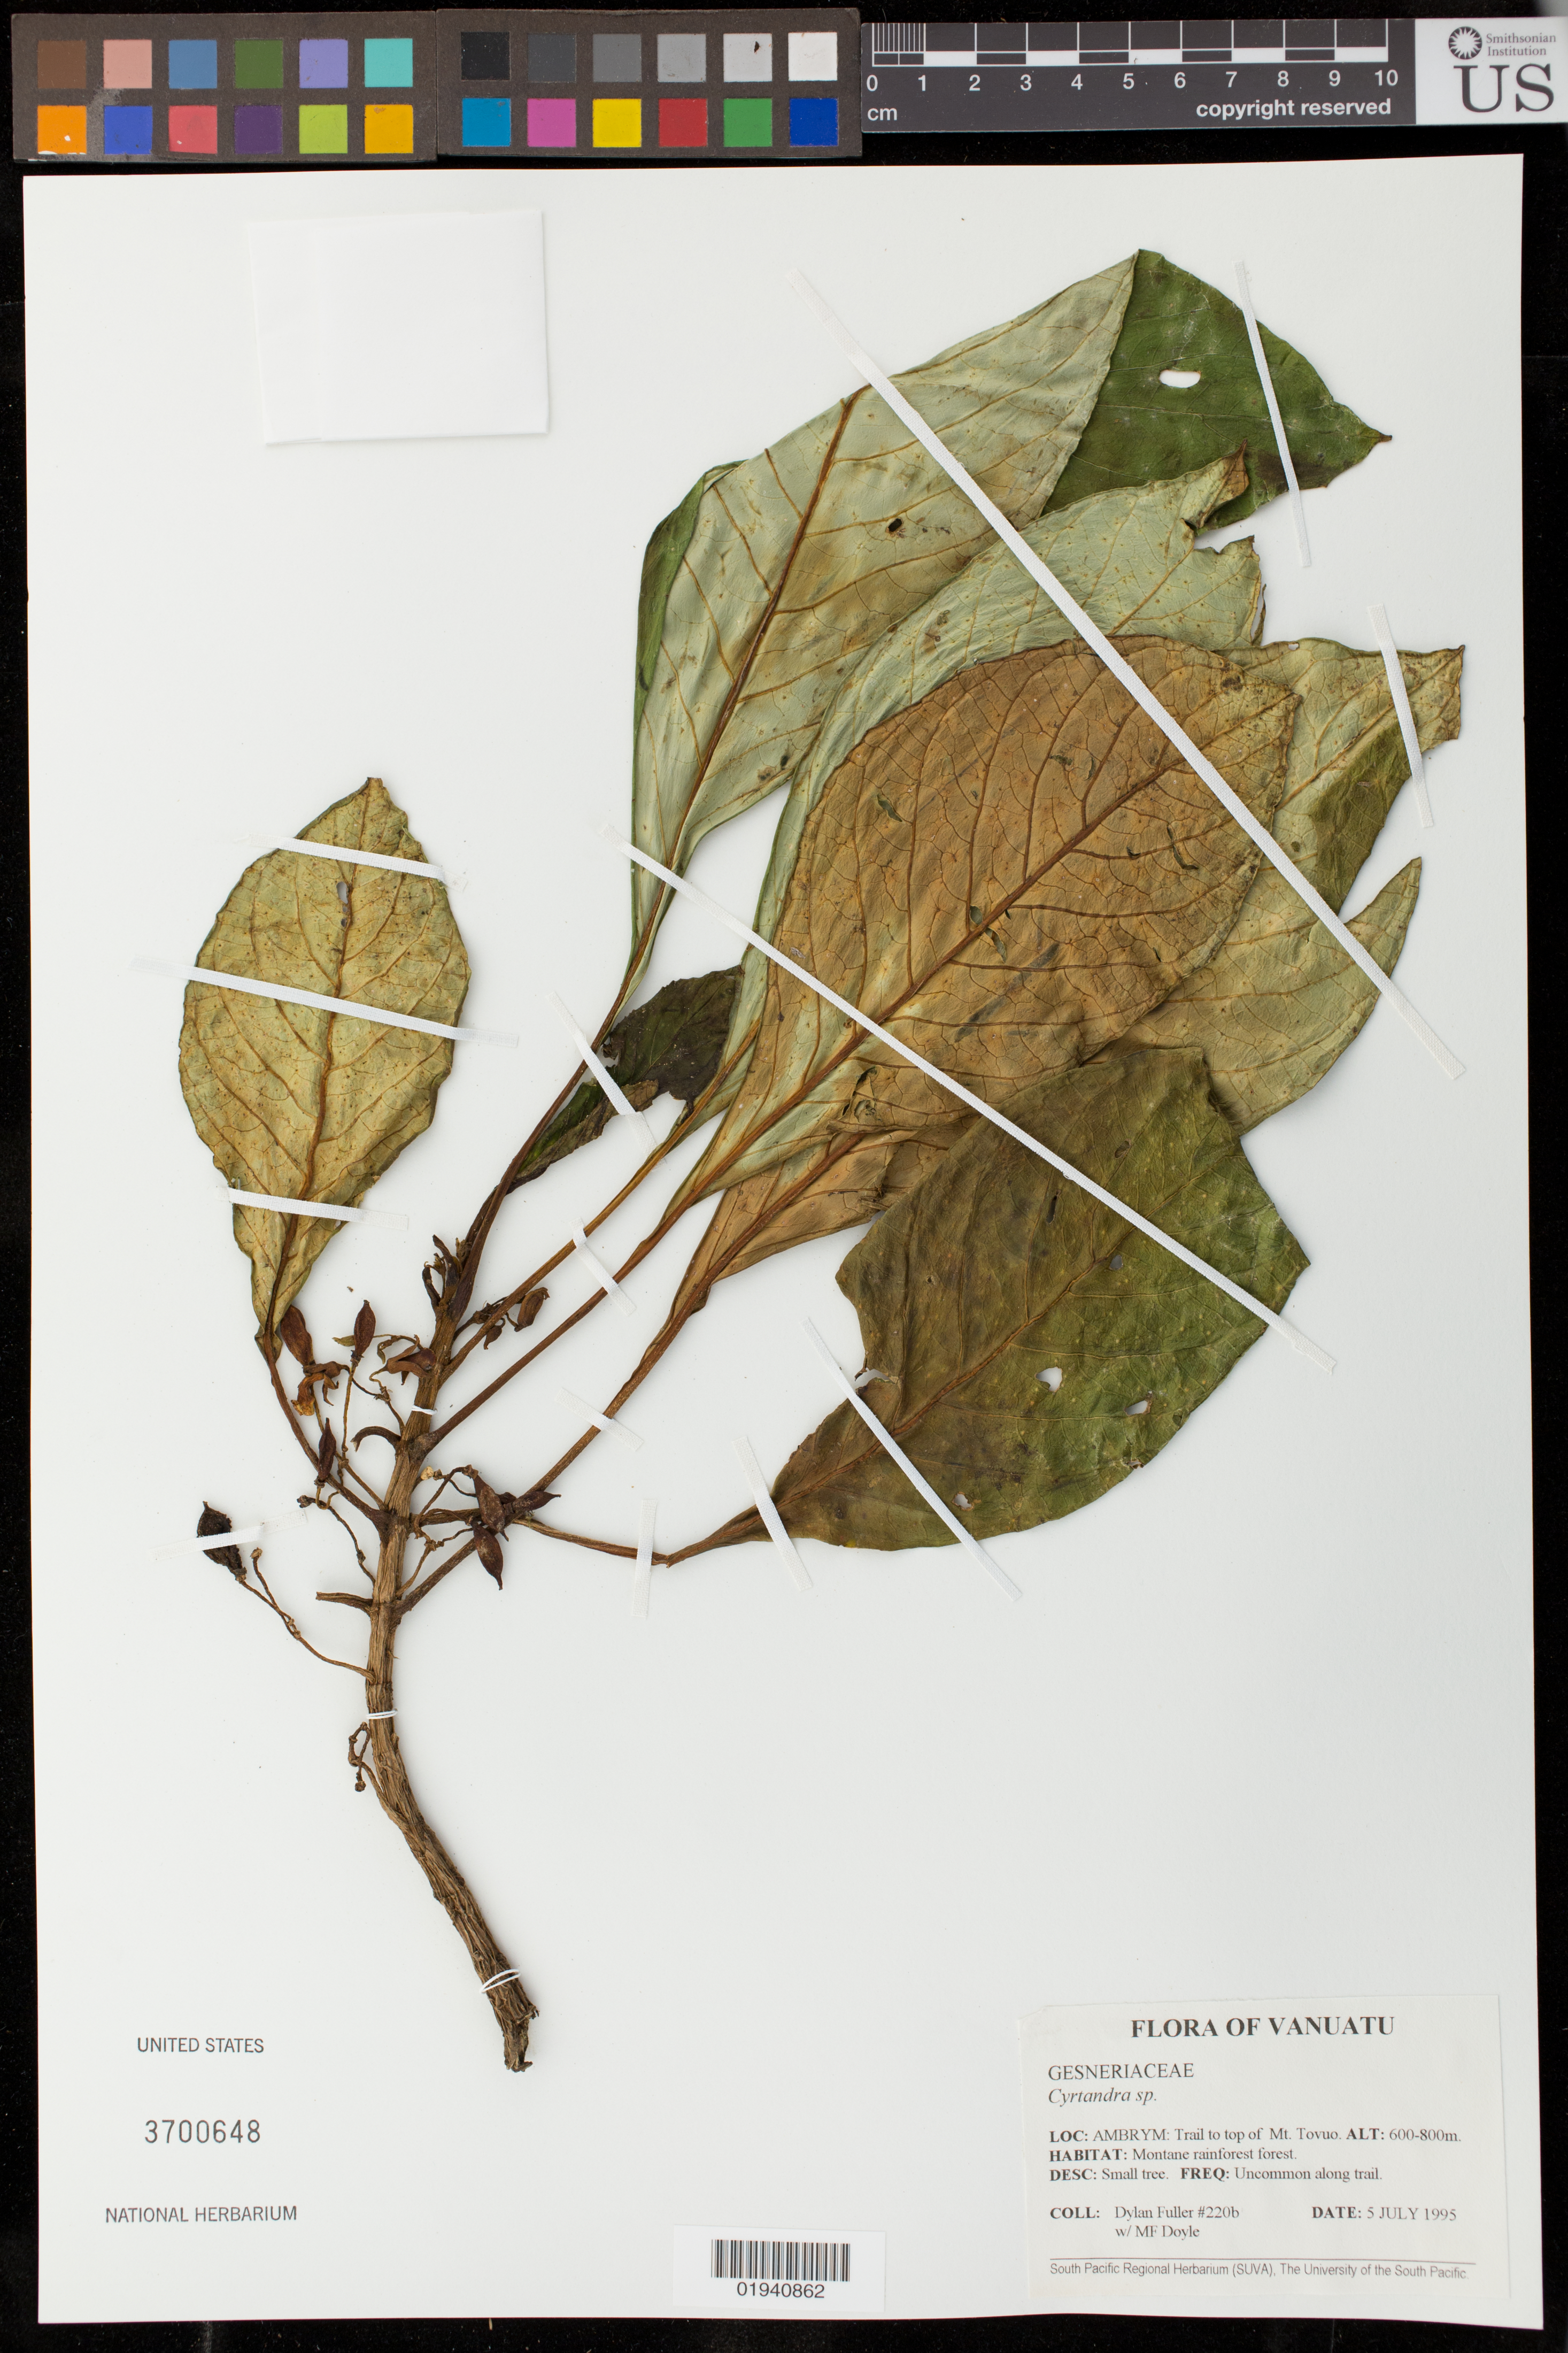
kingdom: Plantae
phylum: Tracheophyta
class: Magnoliopsida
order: Lamiales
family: Gesneriaceae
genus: Cyrtandra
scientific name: Cyrtandra sp.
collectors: D. X. Fuller & M. Doyle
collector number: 220b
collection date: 1995-07-05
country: Vanuatu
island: Ambrym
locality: Trail to top of Mt. Tovou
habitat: Montane rainforest forest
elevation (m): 600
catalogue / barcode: US 3700648